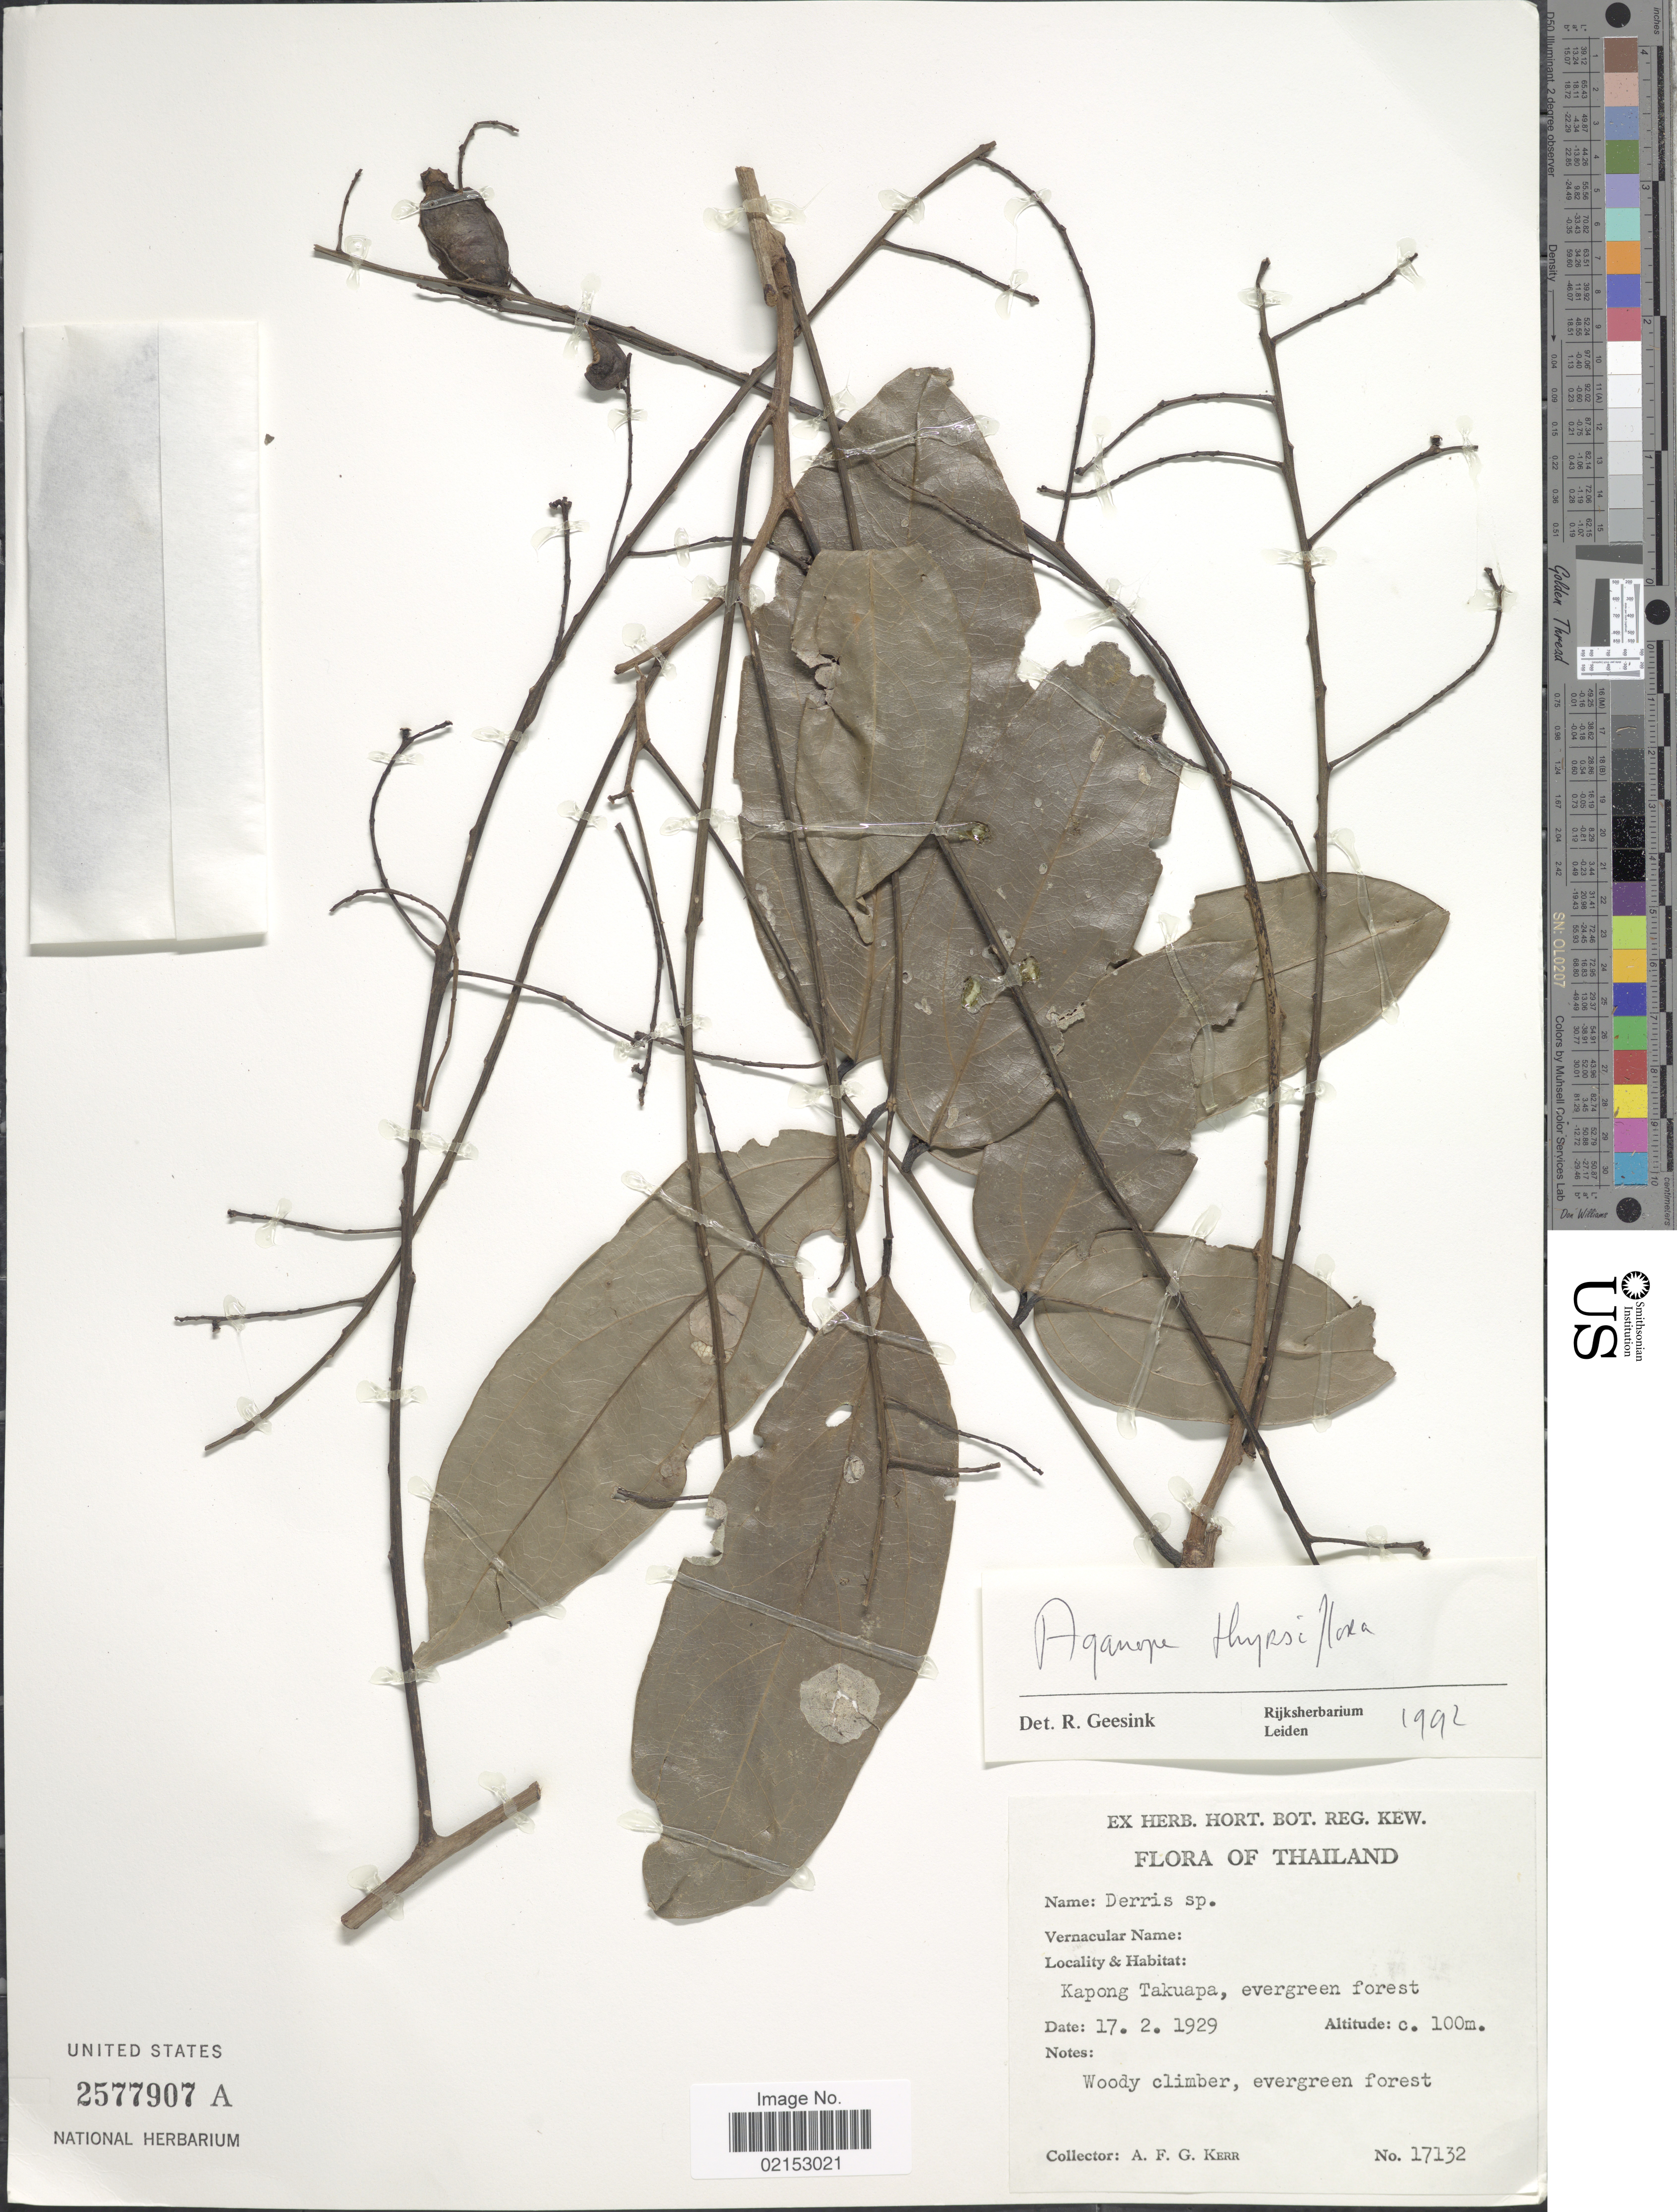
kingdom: Plantae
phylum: Tracheophyta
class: Magnoliopsida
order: Fabales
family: Fabaceae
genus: Aganope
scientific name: Aganope thyrsiflora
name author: (Benth.) Polhill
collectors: A. F. G. Kerr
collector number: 17132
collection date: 1929-02-17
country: Thailand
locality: Kapong Takuapa, evergreen forest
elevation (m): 100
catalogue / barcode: US 2577907A